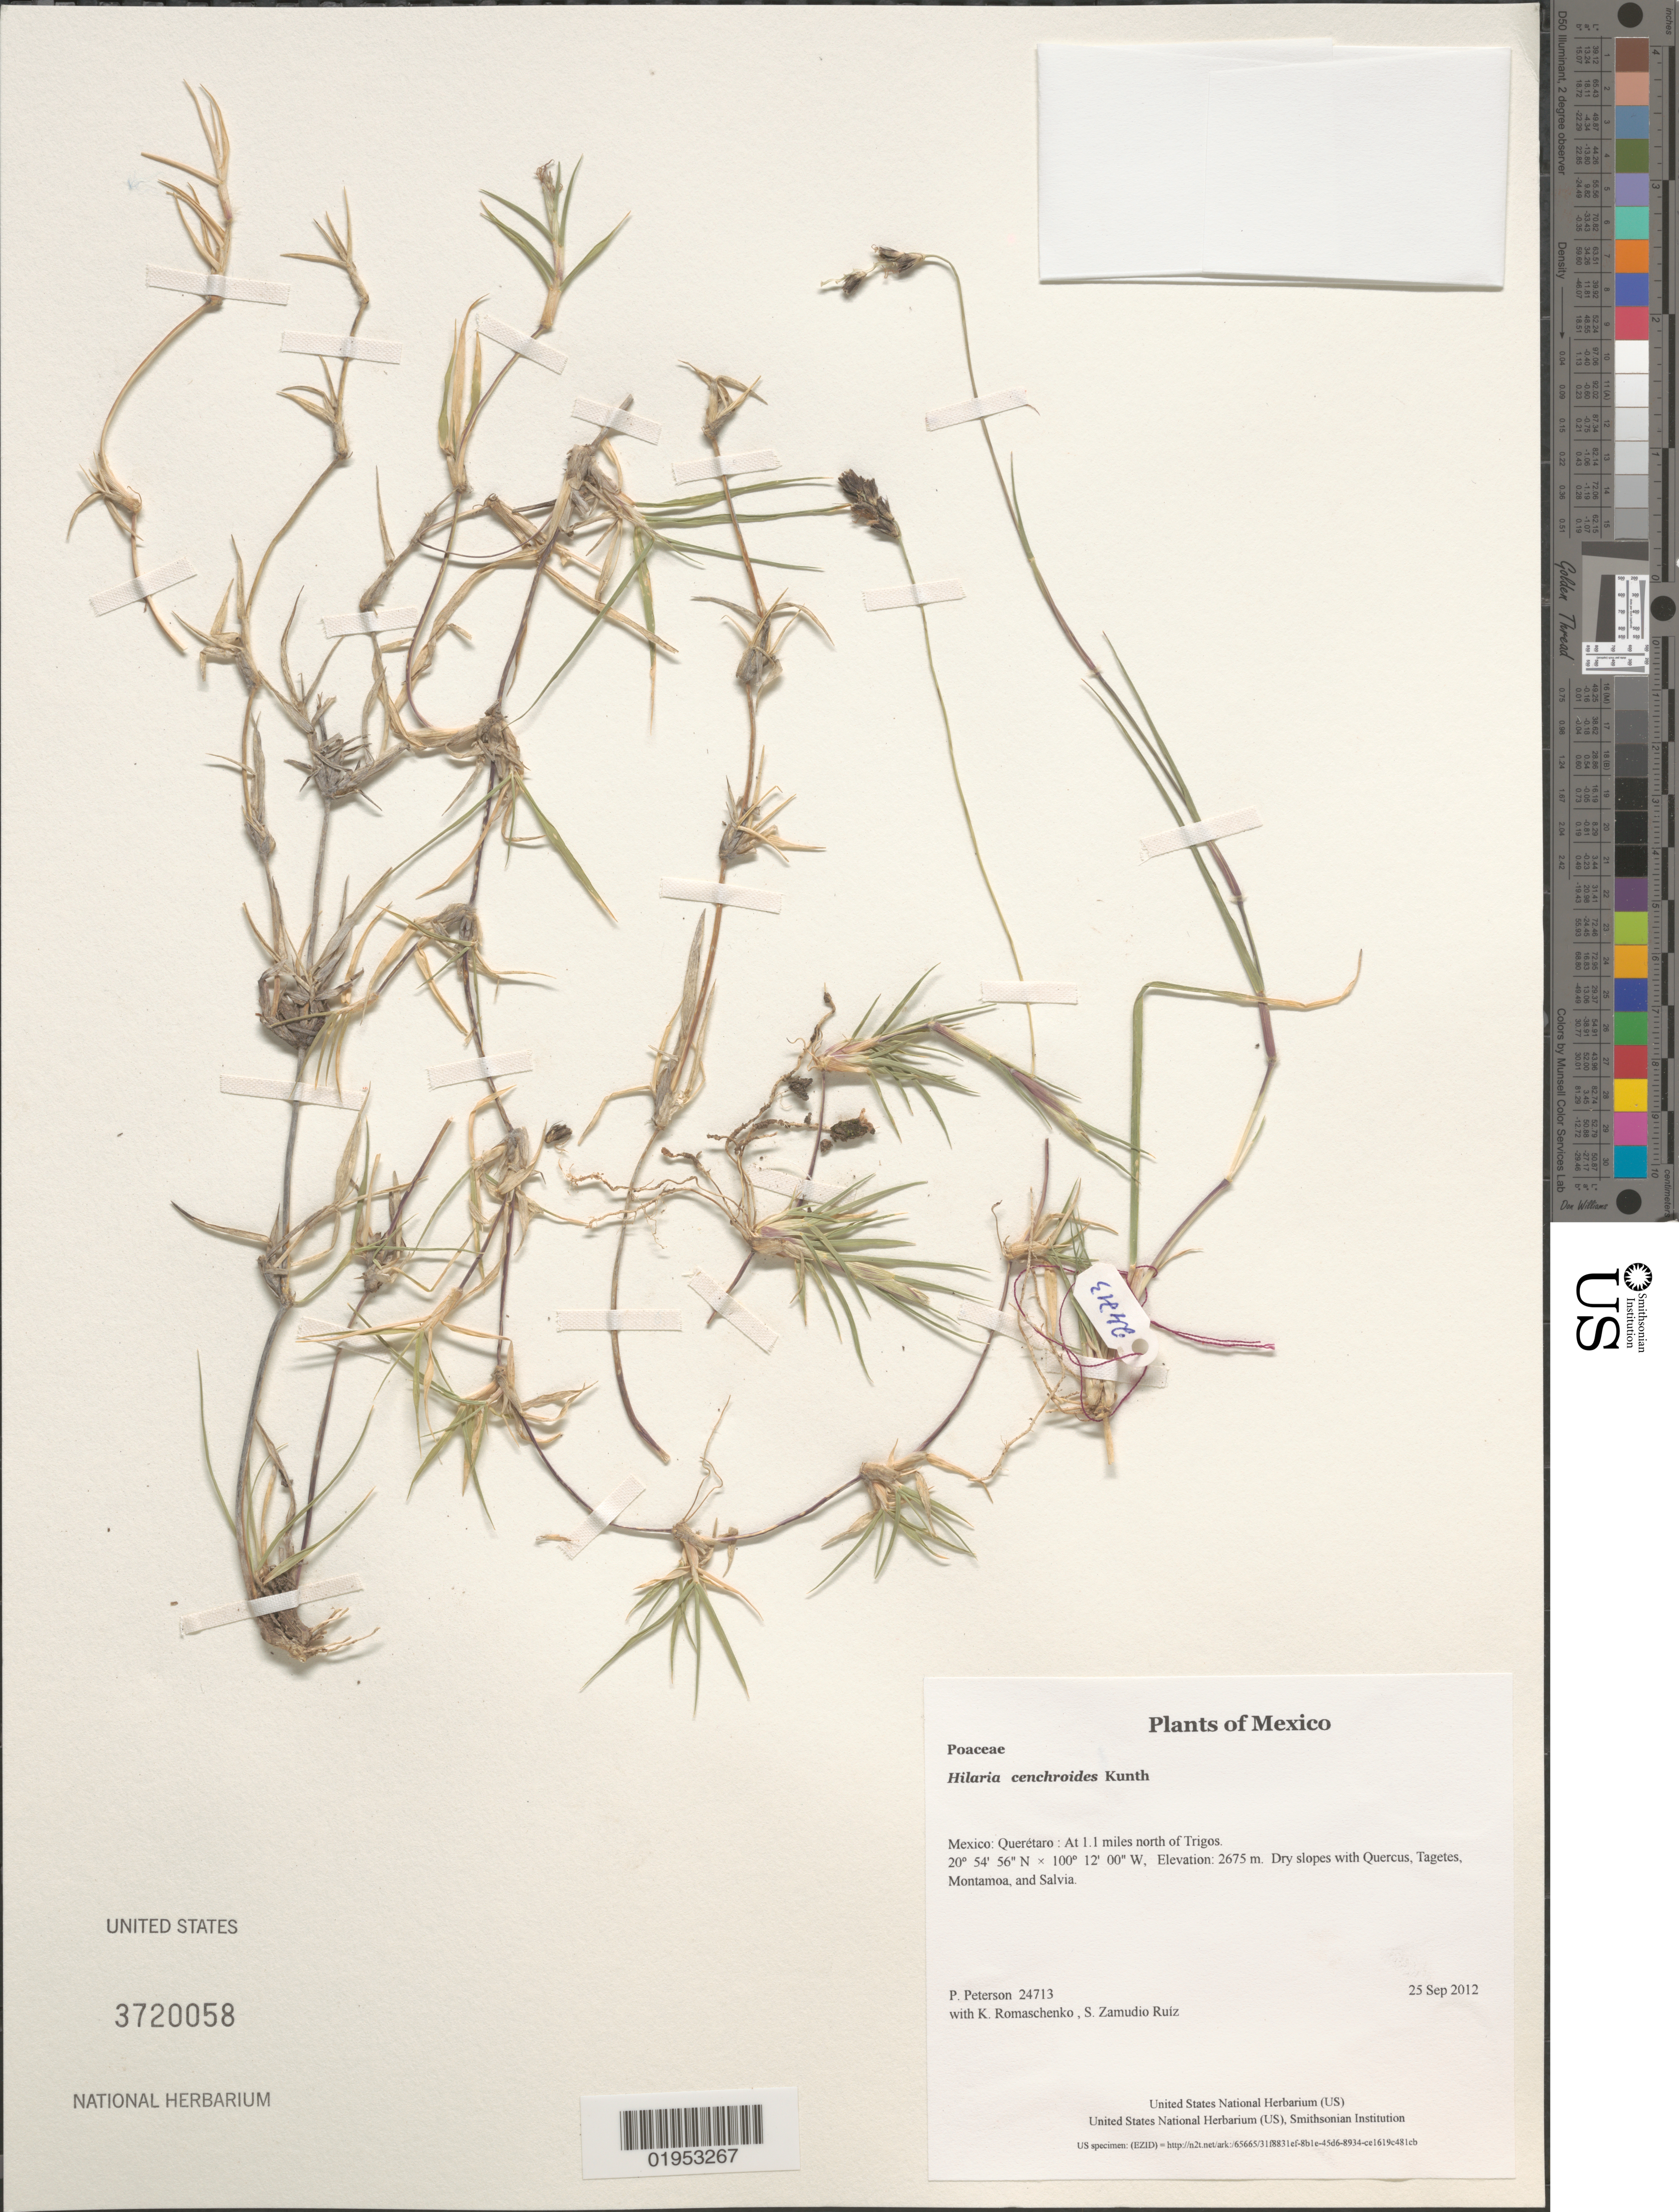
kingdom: Plantae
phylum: Tracheophyta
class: Liliopsida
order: Poales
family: Poaceae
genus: Hilaria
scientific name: Hilaria cenchroides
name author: Kunth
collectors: P. M. Peterson, K. Romaschenko & S. Zamudio Ruíz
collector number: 24713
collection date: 2012-09-25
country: Mexico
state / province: Querétaro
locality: At 1.1 miles north of Trigos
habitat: Dry slopes with Quercus, Tagetes, Montamoa, and Salvia.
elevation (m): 2675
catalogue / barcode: US 3720058